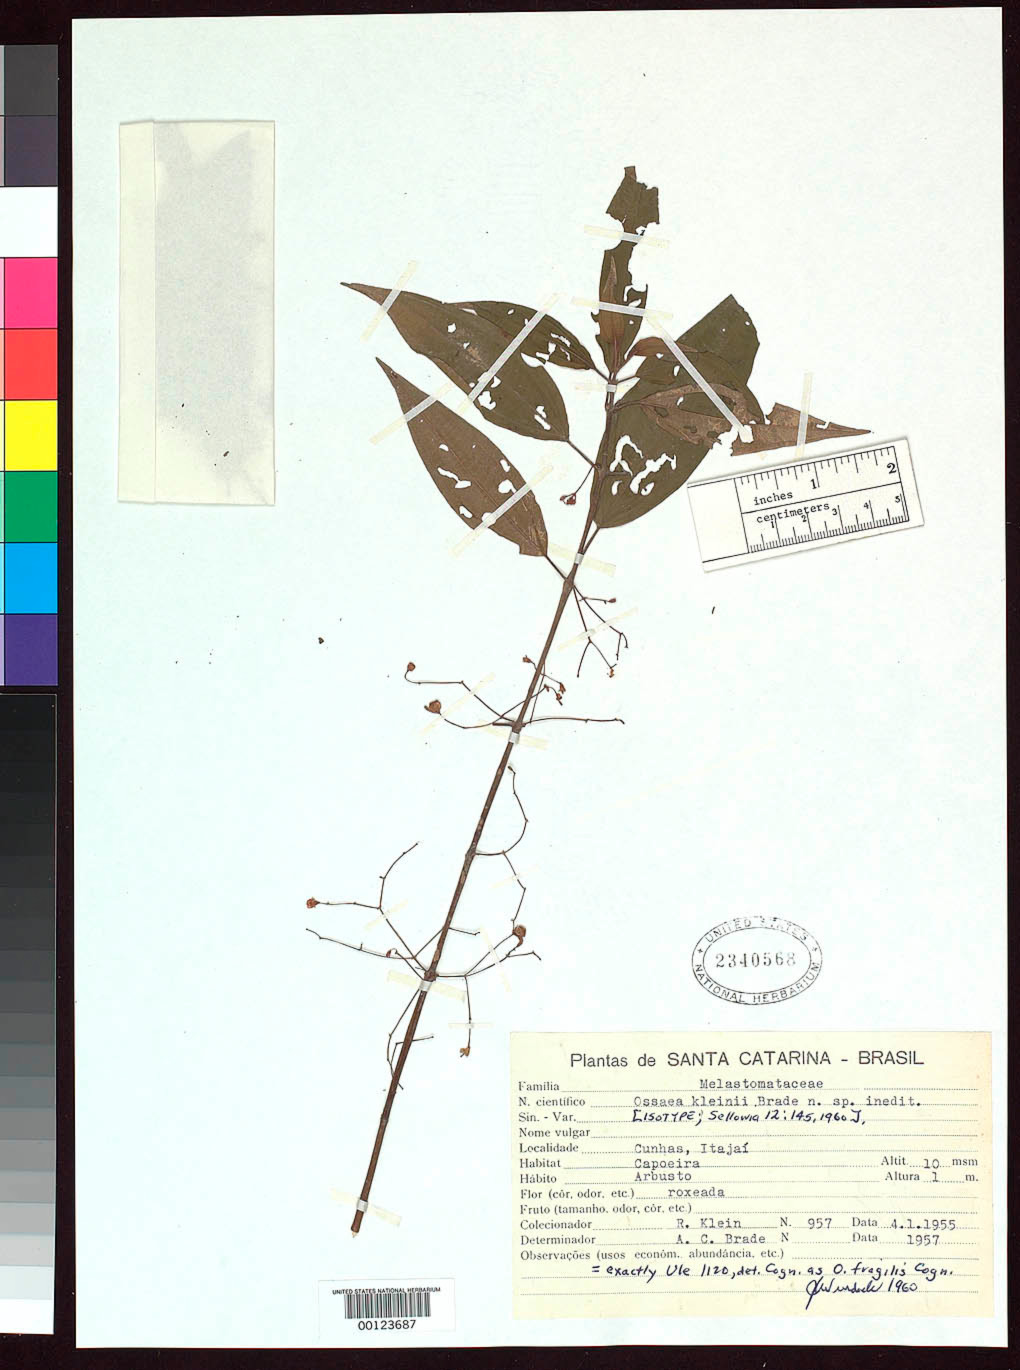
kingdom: Plantae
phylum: Tracheophyta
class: Magnoliopsida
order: Myrtales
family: Melastomataceae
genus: Ossaea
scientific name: Ossaea kleinii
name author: Brade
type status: Isotype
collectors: R. M. Klein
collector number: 957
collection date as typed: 04 Jan 1955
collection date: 1955-01-04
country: Brazil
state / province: Santa Catarina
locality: Itajai.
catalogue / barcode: US 2340568